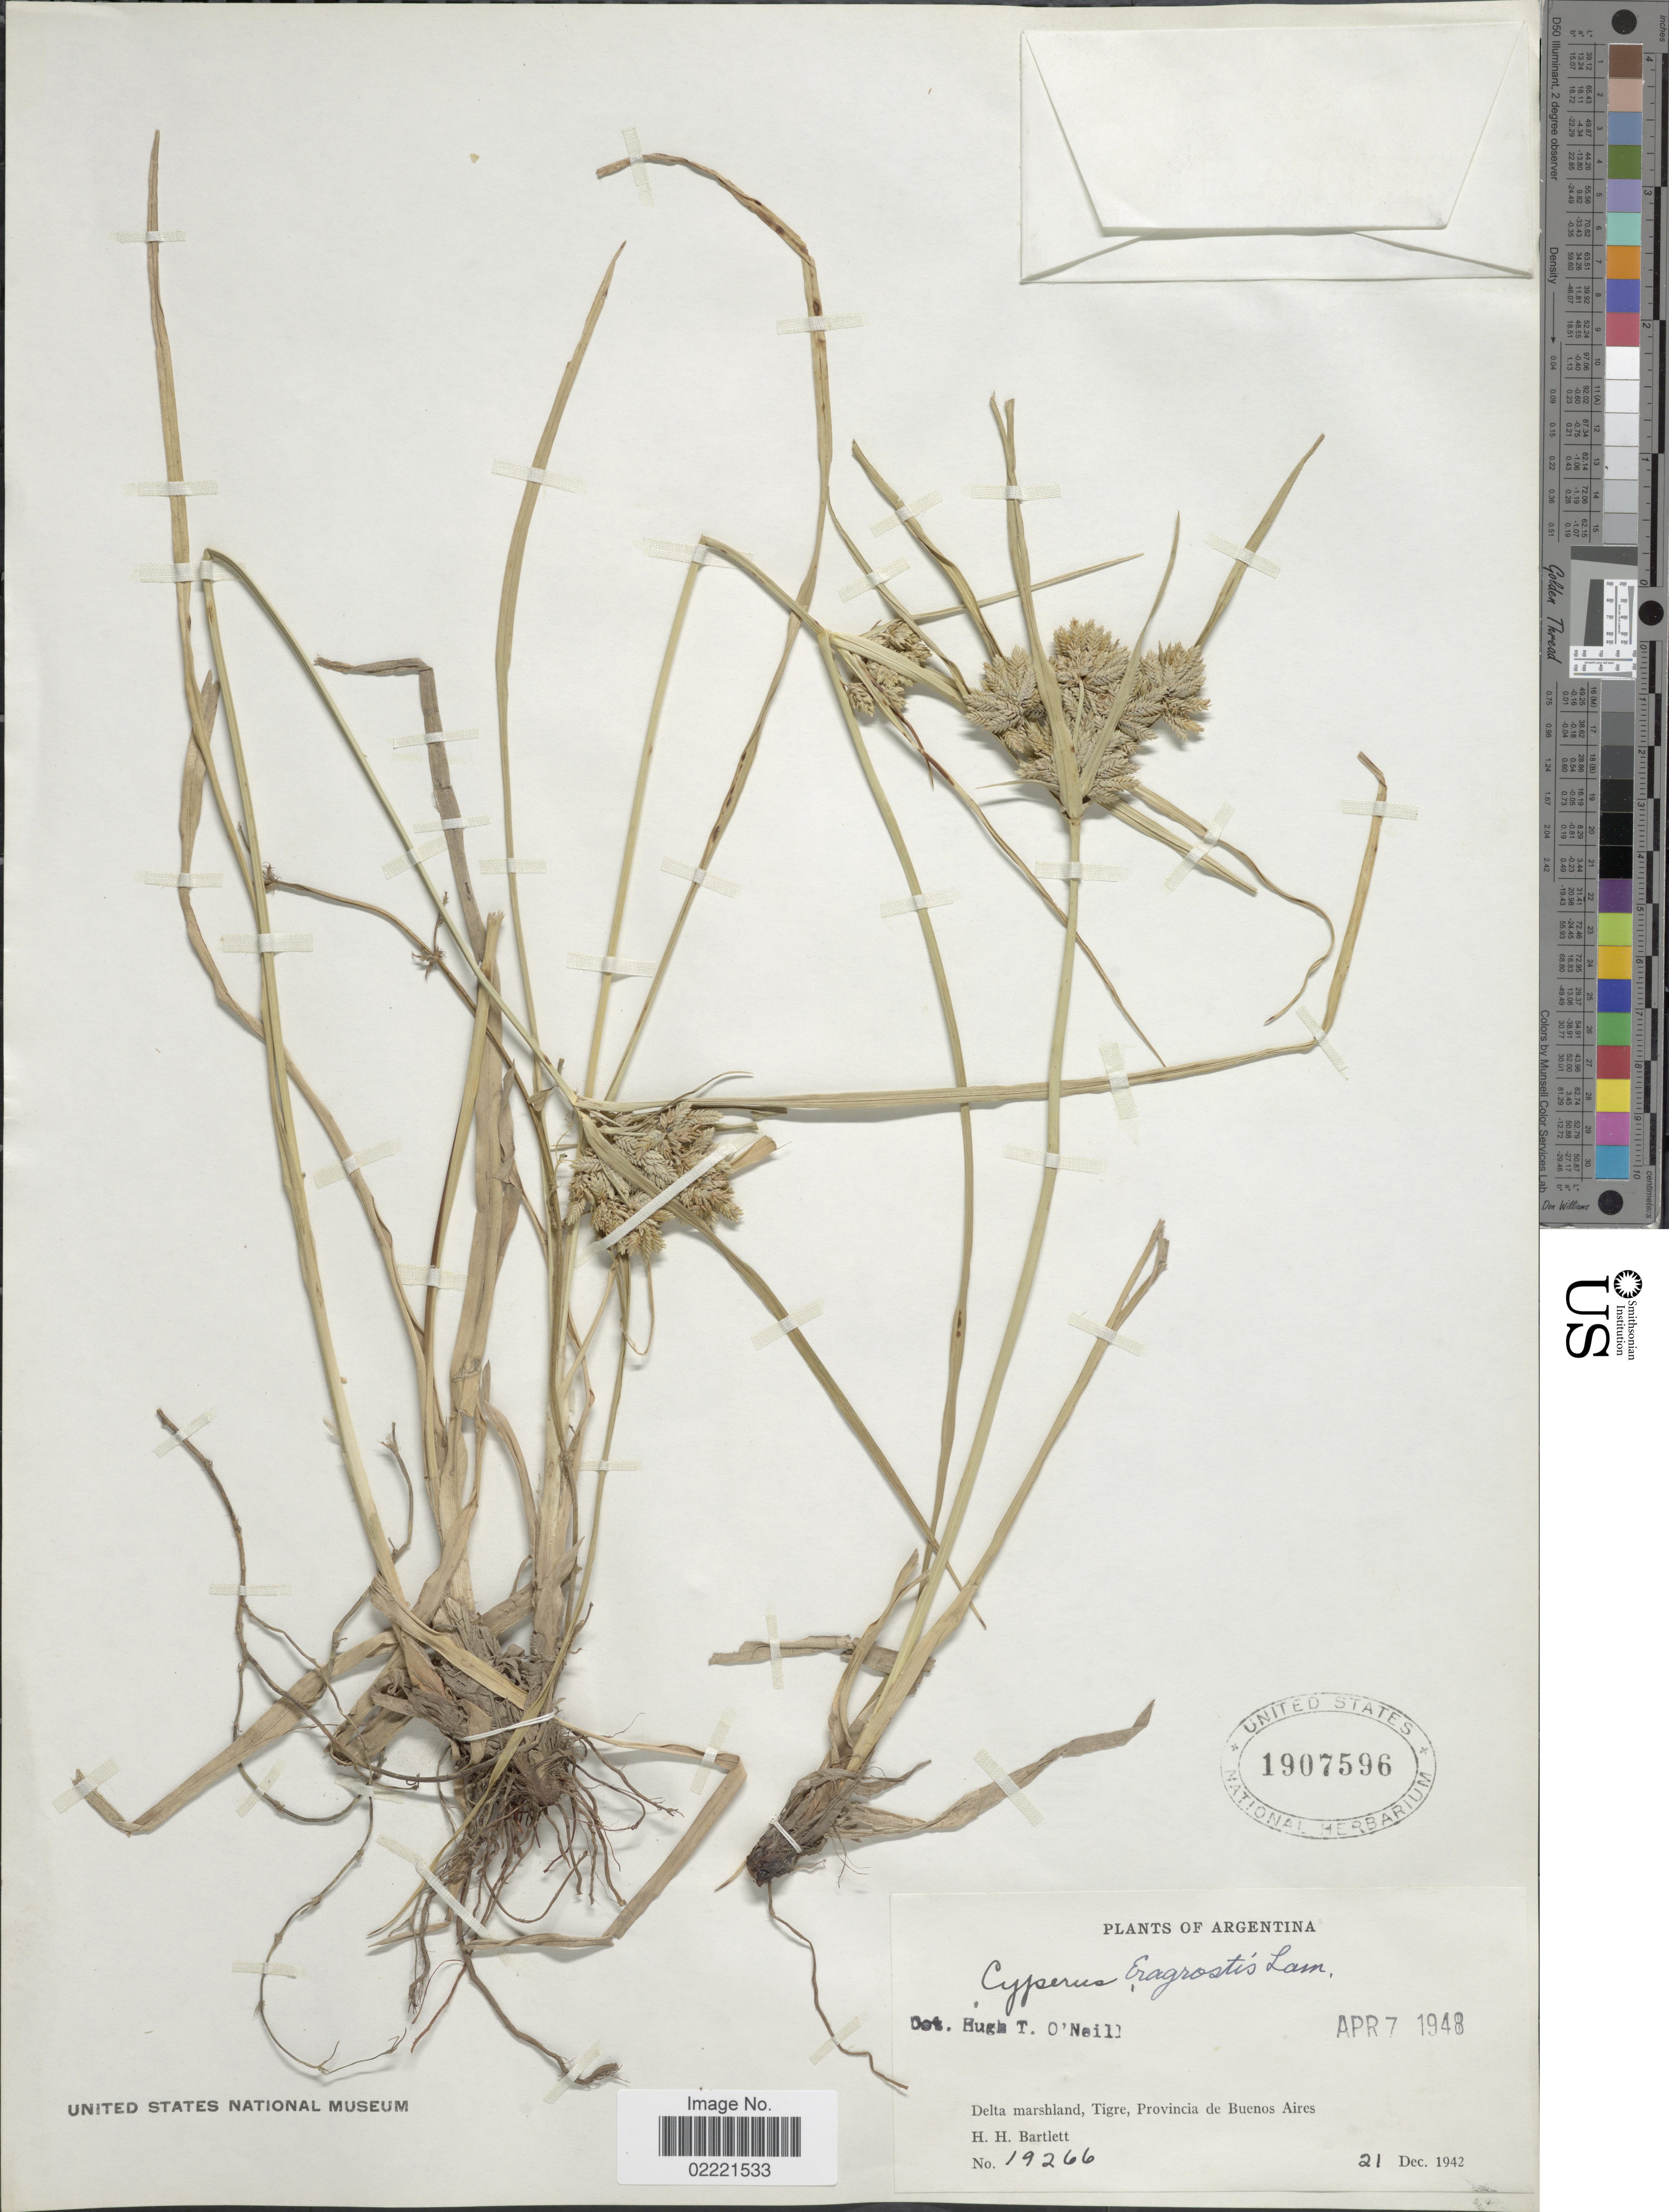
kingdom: Plantae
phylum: Tracheophyta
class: Liliopsida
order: Poales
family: Cyperaceae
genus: Cyperus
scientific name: Cyperus eragrostis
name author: Lam.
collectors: H. H. Bartlett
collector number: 19266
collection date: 1942-12-21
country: Argentina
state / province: Buenos Aires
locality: Delta marshland, Tigre, Provincia de Buenos Aires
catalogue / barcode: US 1907596